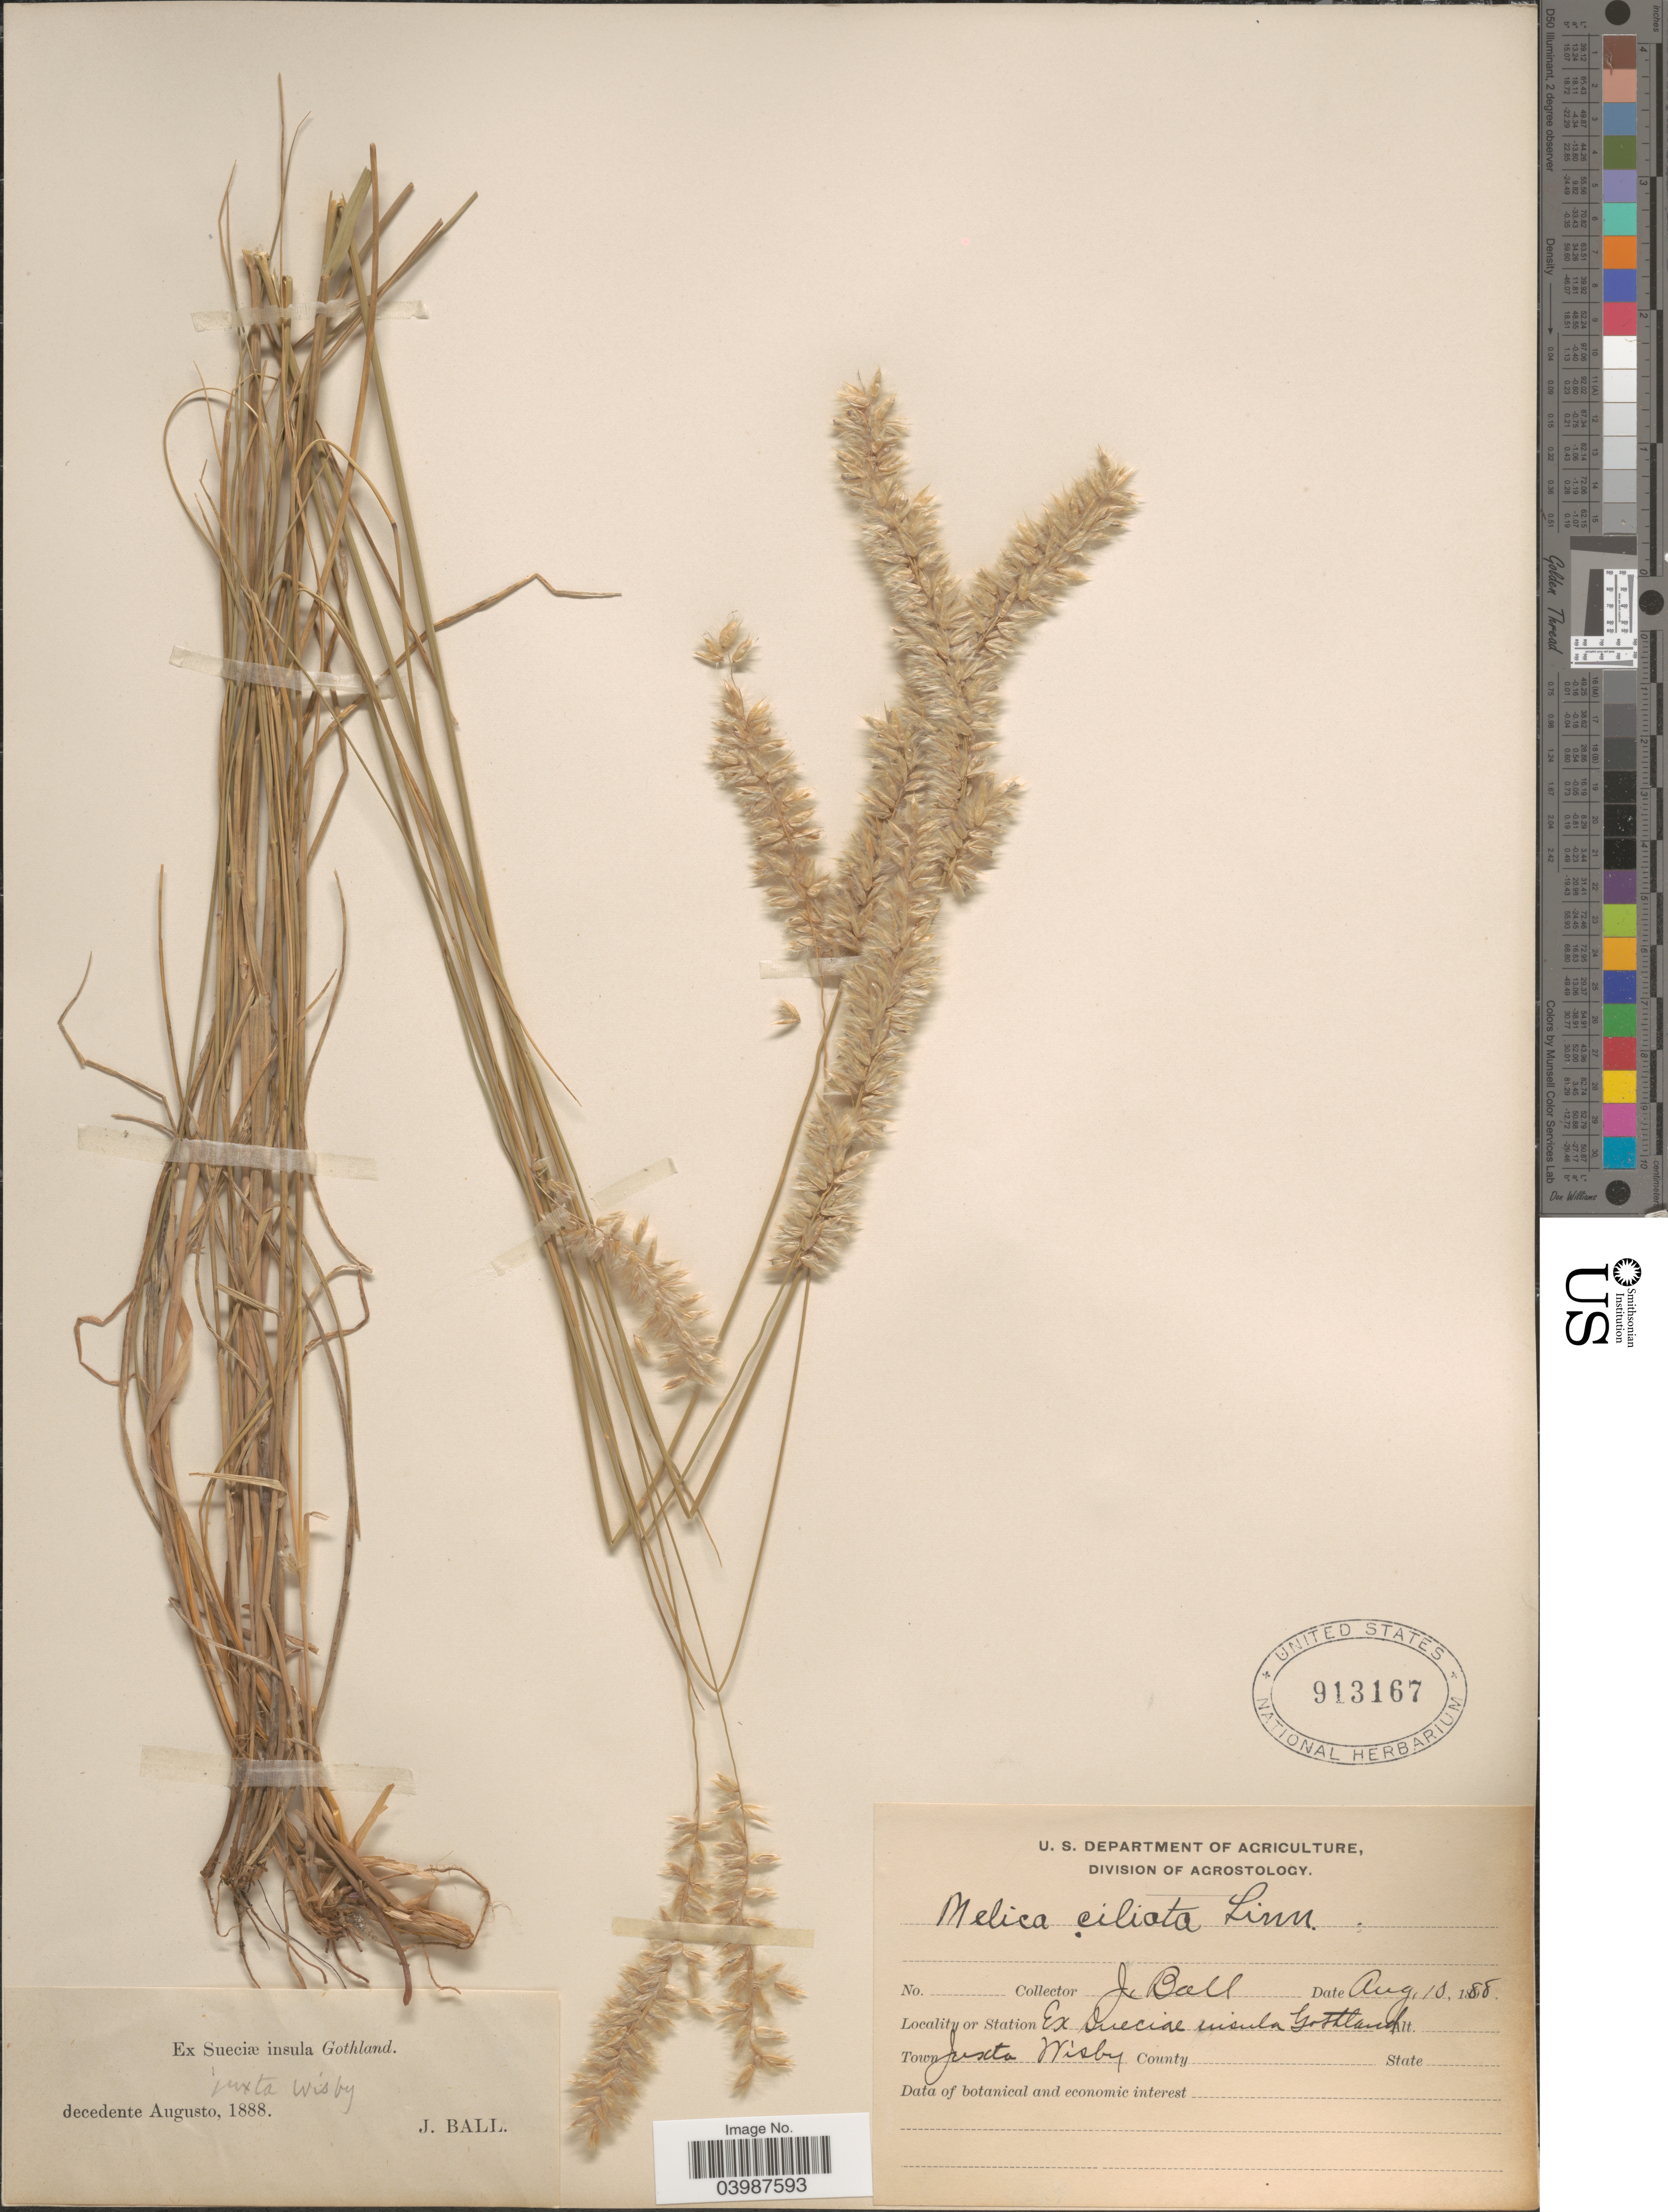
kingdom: Plantae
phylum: Tracheophyta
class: Liliopsida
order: Poales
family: Poaceae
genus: Melica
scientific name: Melica ciliata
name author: L.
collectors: J. Ball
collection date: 1888-08-10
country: Sweden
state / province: Gotland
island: Gotland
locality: Ex Sueciæ insula Gothland. Town Juxta Wisby.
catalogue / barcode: US 913167